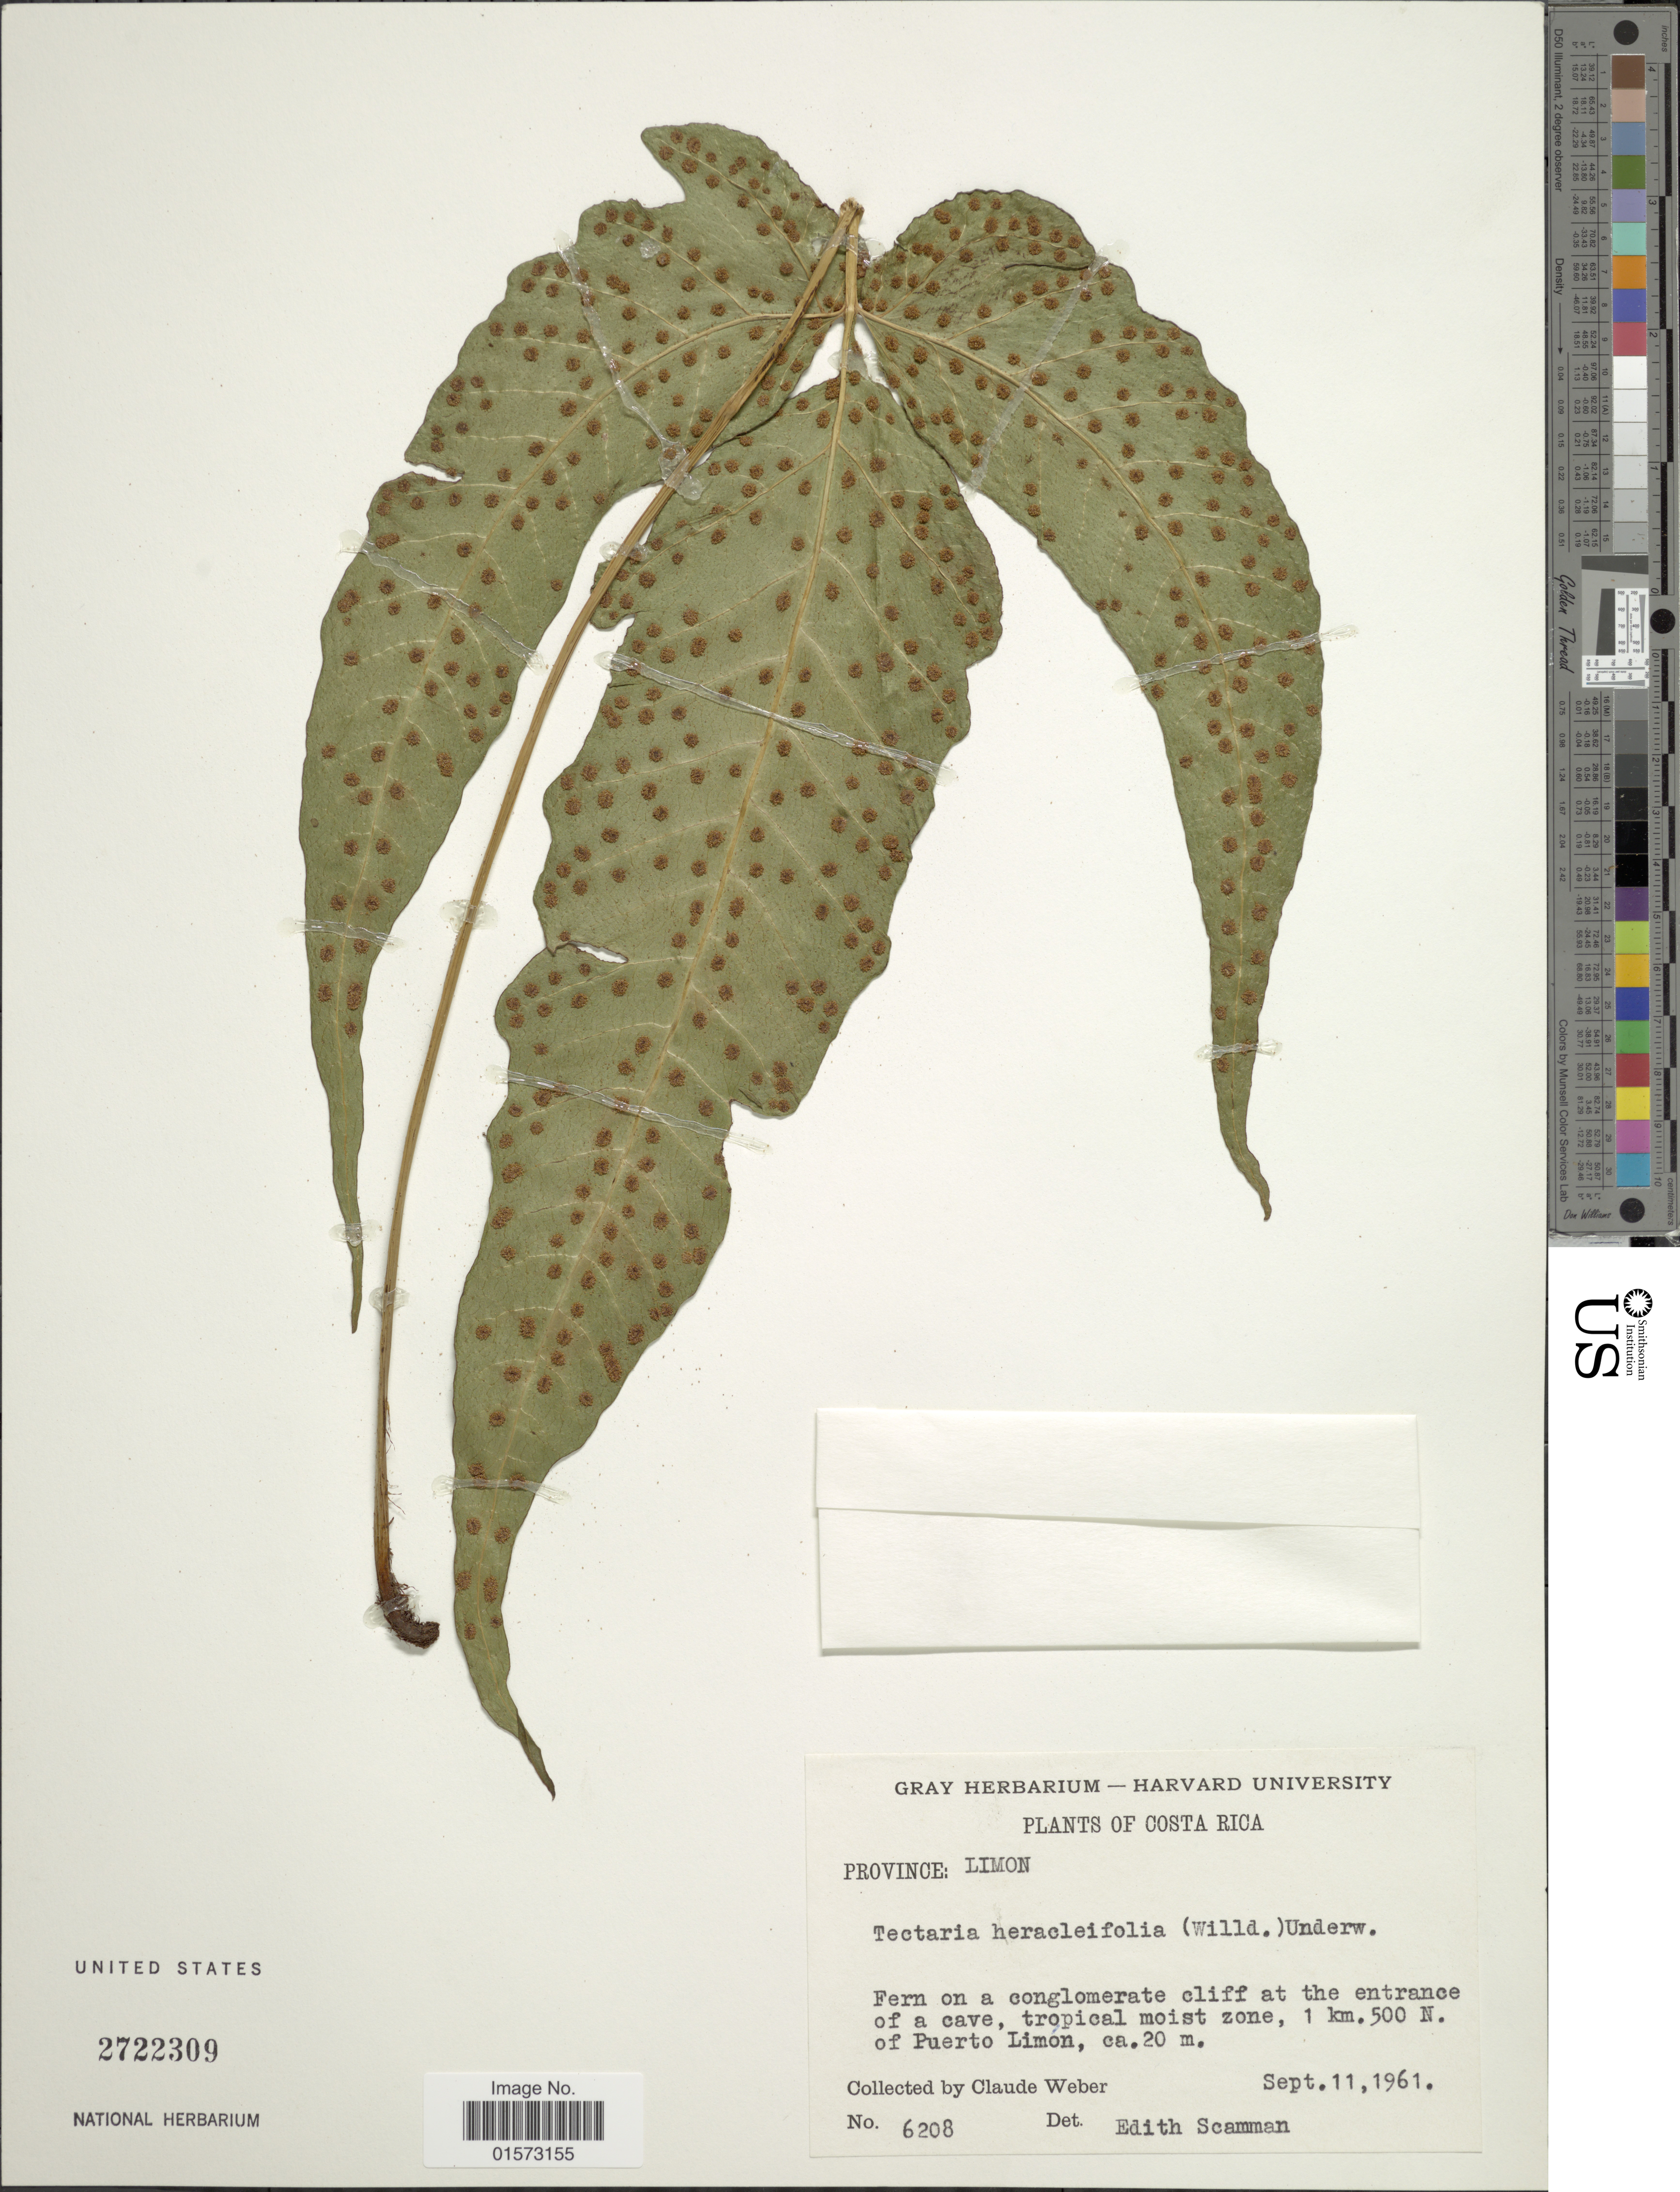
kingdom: Plantae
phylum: Tracheophyta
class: Polypodiopsida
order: Polypodiales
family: Tectariaceae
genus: Tectaria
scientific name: Tectaria heracleifolia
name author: (Willd.) Underw.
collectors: C. I. Weber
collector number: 6208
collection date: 1961-09-11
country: Costa Rica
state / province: Limón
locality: Fern on a conglomerate cliff at the entrance of a cave, tropical moist zone, 1 km. 500 N. of Puerto Limon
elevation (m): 20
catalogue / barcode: US 2722309